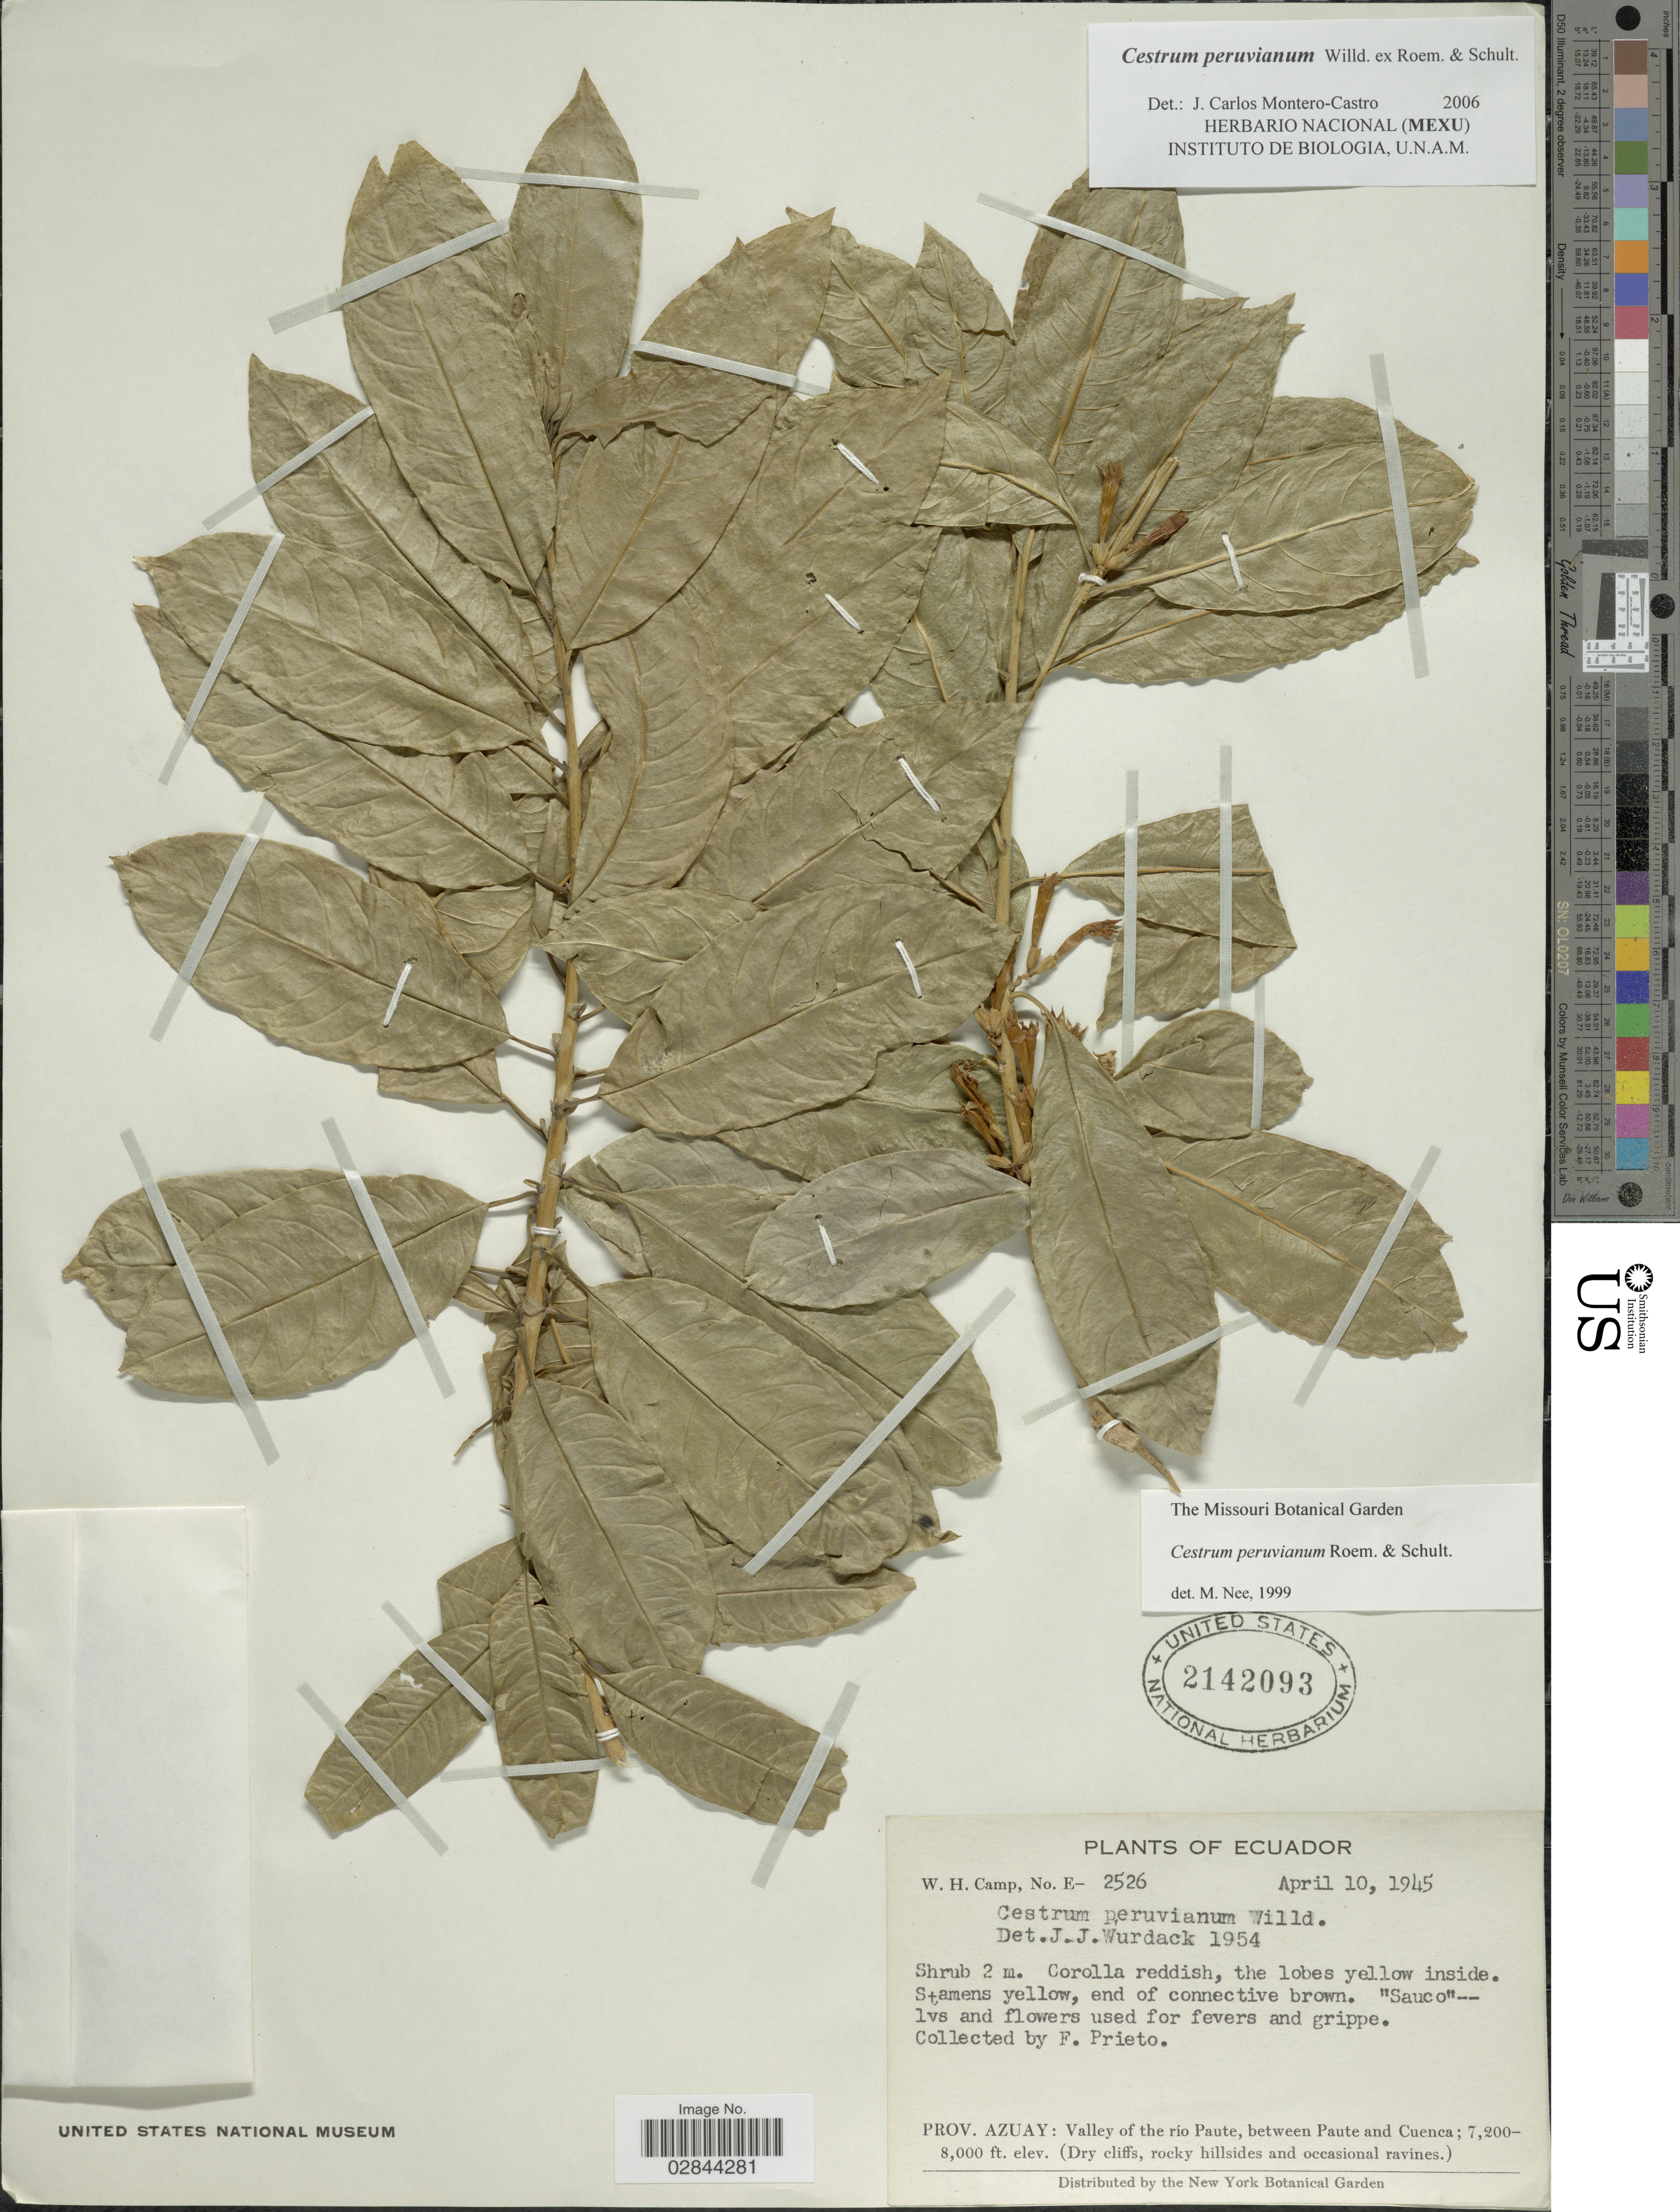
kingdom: Plantae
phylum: Tracheophyta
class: Magnoliopsida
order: Solanales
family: Solanaceae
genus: Cestrum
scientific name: Cestrum affine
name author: Kunth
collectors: F. Prieto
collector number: E-2526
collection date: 1945-04-10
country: Ecuador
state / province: Azuay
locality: Valley of the río Paute, between Paute and Cuenca.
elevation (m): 2195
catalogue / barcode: US 2142093